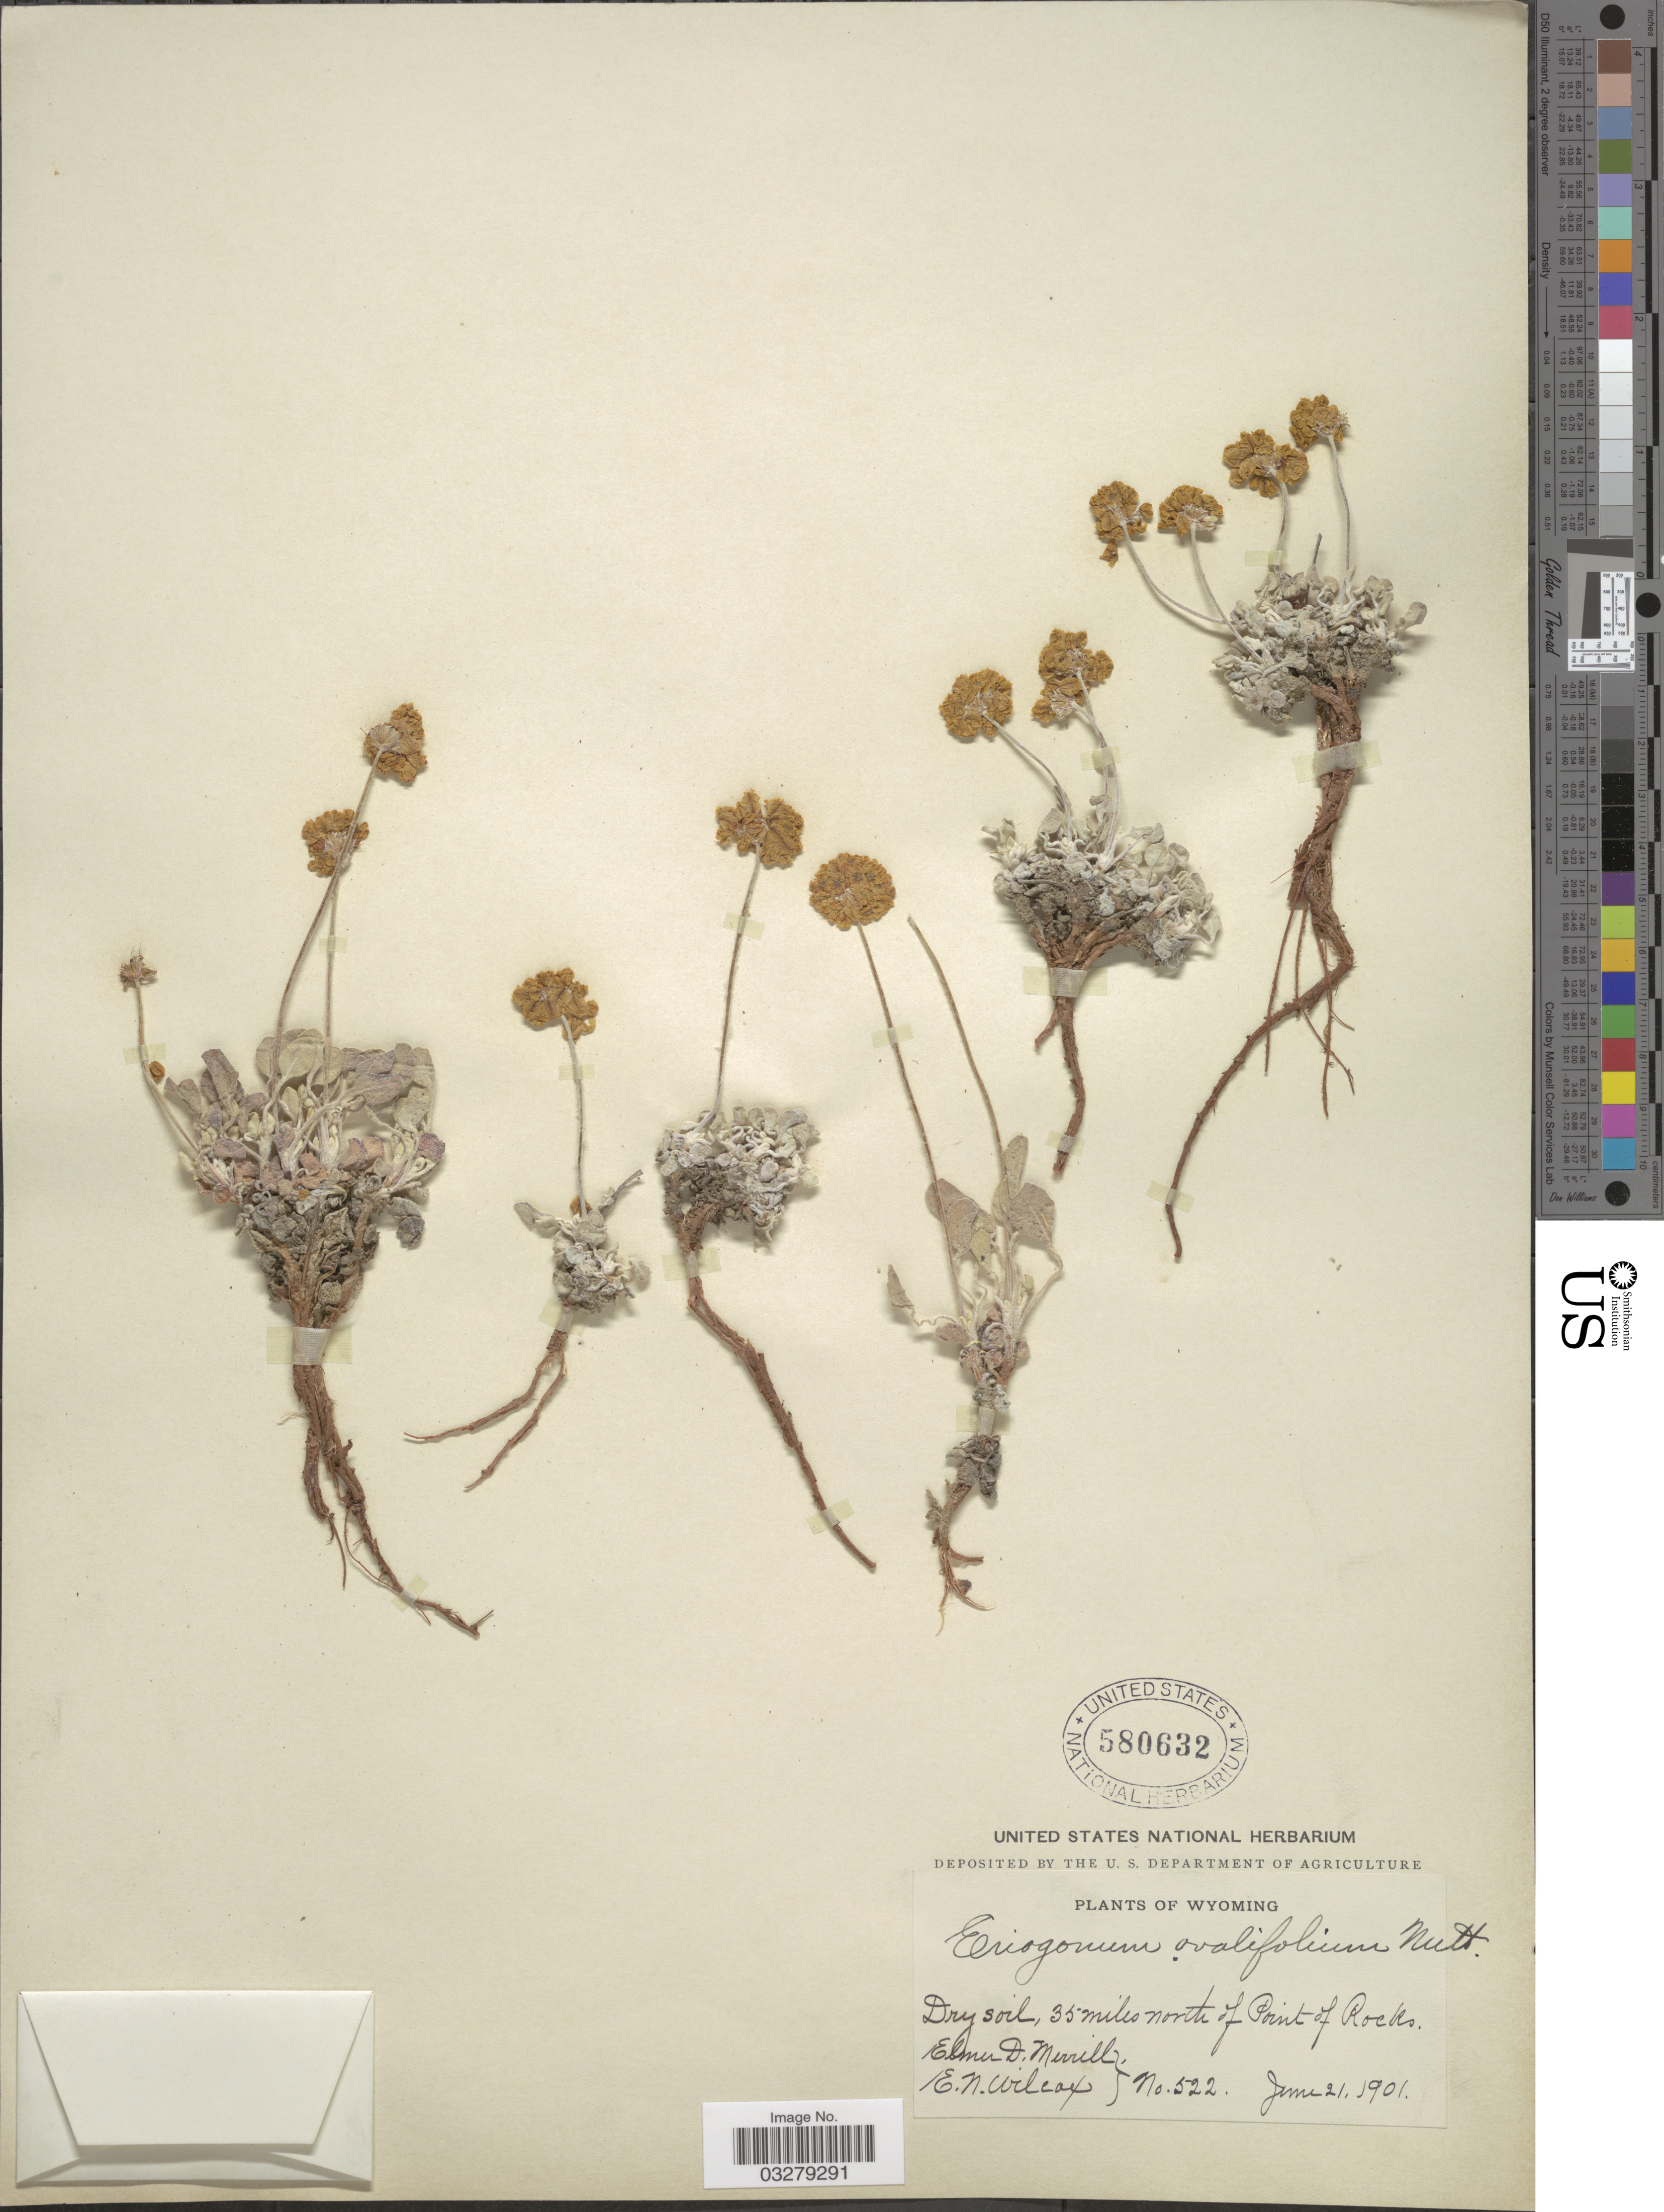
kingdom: Plantae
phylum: Tracheophyta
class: Magnoliopsida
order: Caryophyllales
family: Polygonaceae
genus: Eriogonum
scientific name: Eriogonum ovalifolium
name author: Nutt.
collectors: E. D. Merrill & E. Wilcox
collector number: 522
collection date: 1901-06-21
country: United States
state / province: Wyoming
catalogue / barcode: US 580632